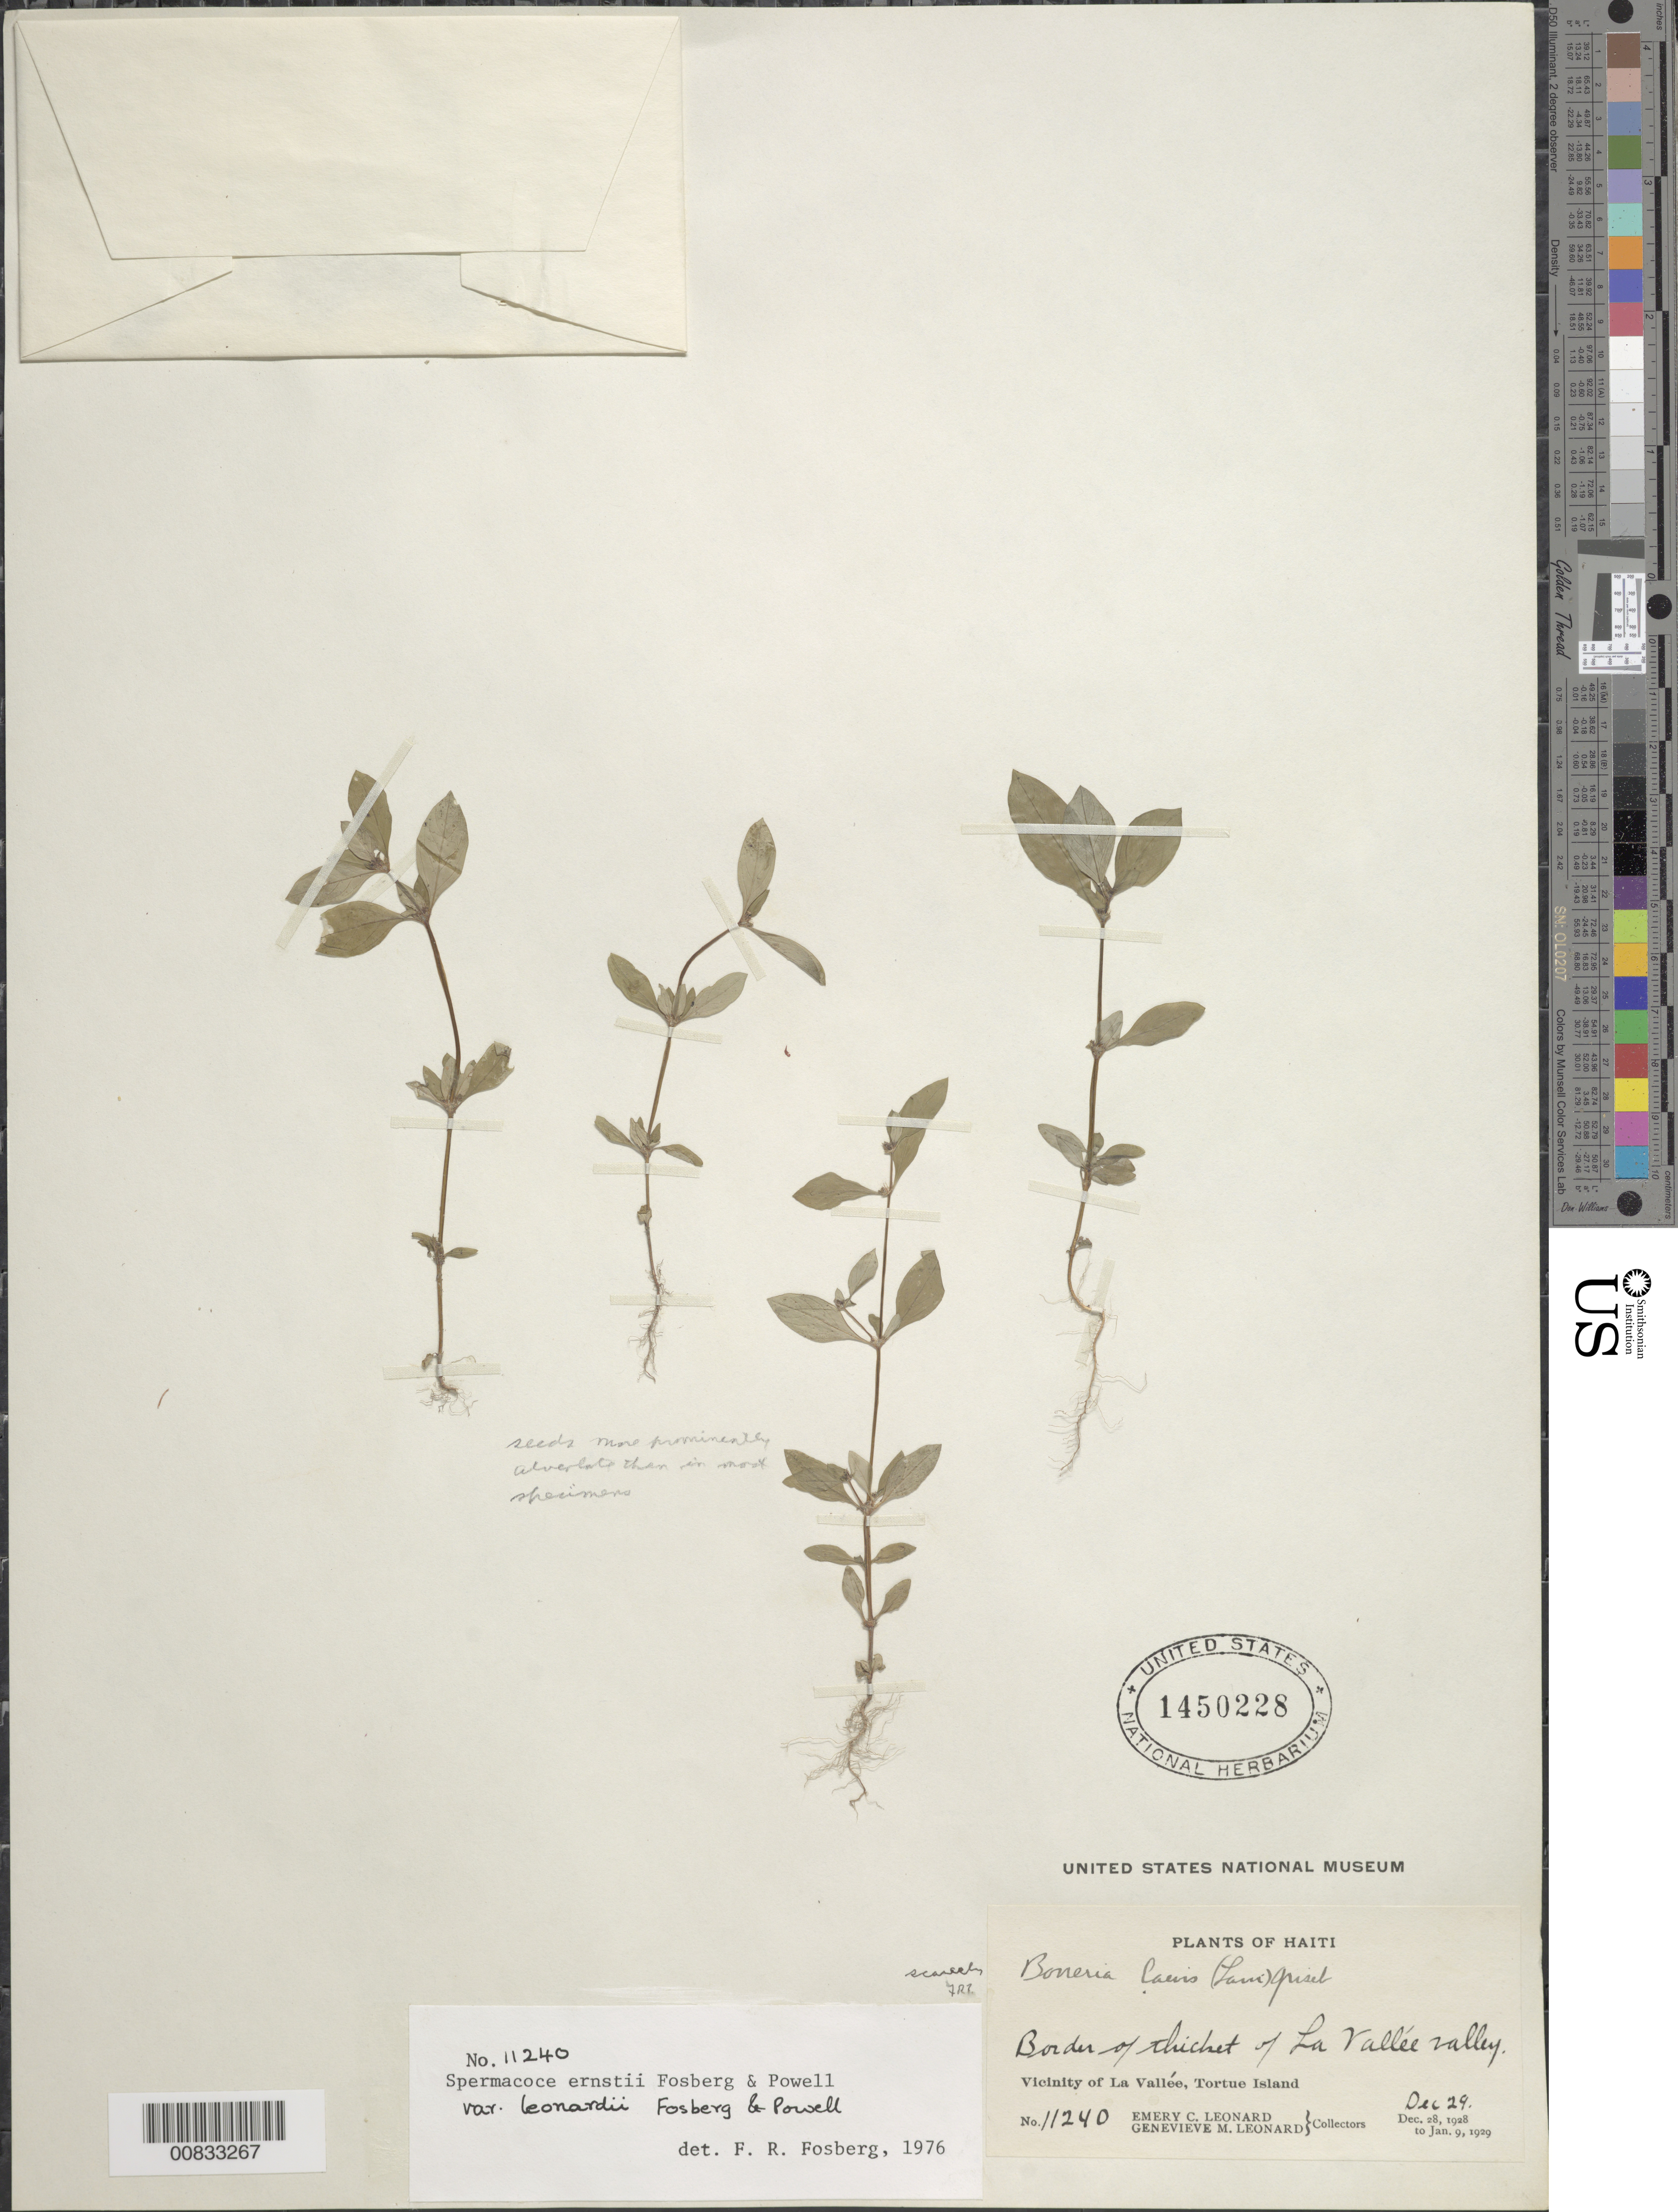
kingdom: Plantae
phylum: Tracheophyta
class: Magnoliopsida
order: Gentianales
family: Rubiaceae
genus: Spermacoce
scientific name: Spermacoce ovalifolia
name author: (M. Martens & Galeotti) Hemsl.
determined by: Fosberg, F. R.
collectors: E. C. Leonard & G. M. Leonard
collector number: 11240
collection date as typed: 29 Dec 1928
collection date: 1928-12-29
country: Haiti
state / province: Nord-Ouest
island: Île de la Tortue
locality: Vicinity of La Vallée, La Vallée valley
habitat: Border of thicket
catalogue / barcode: US 1450228